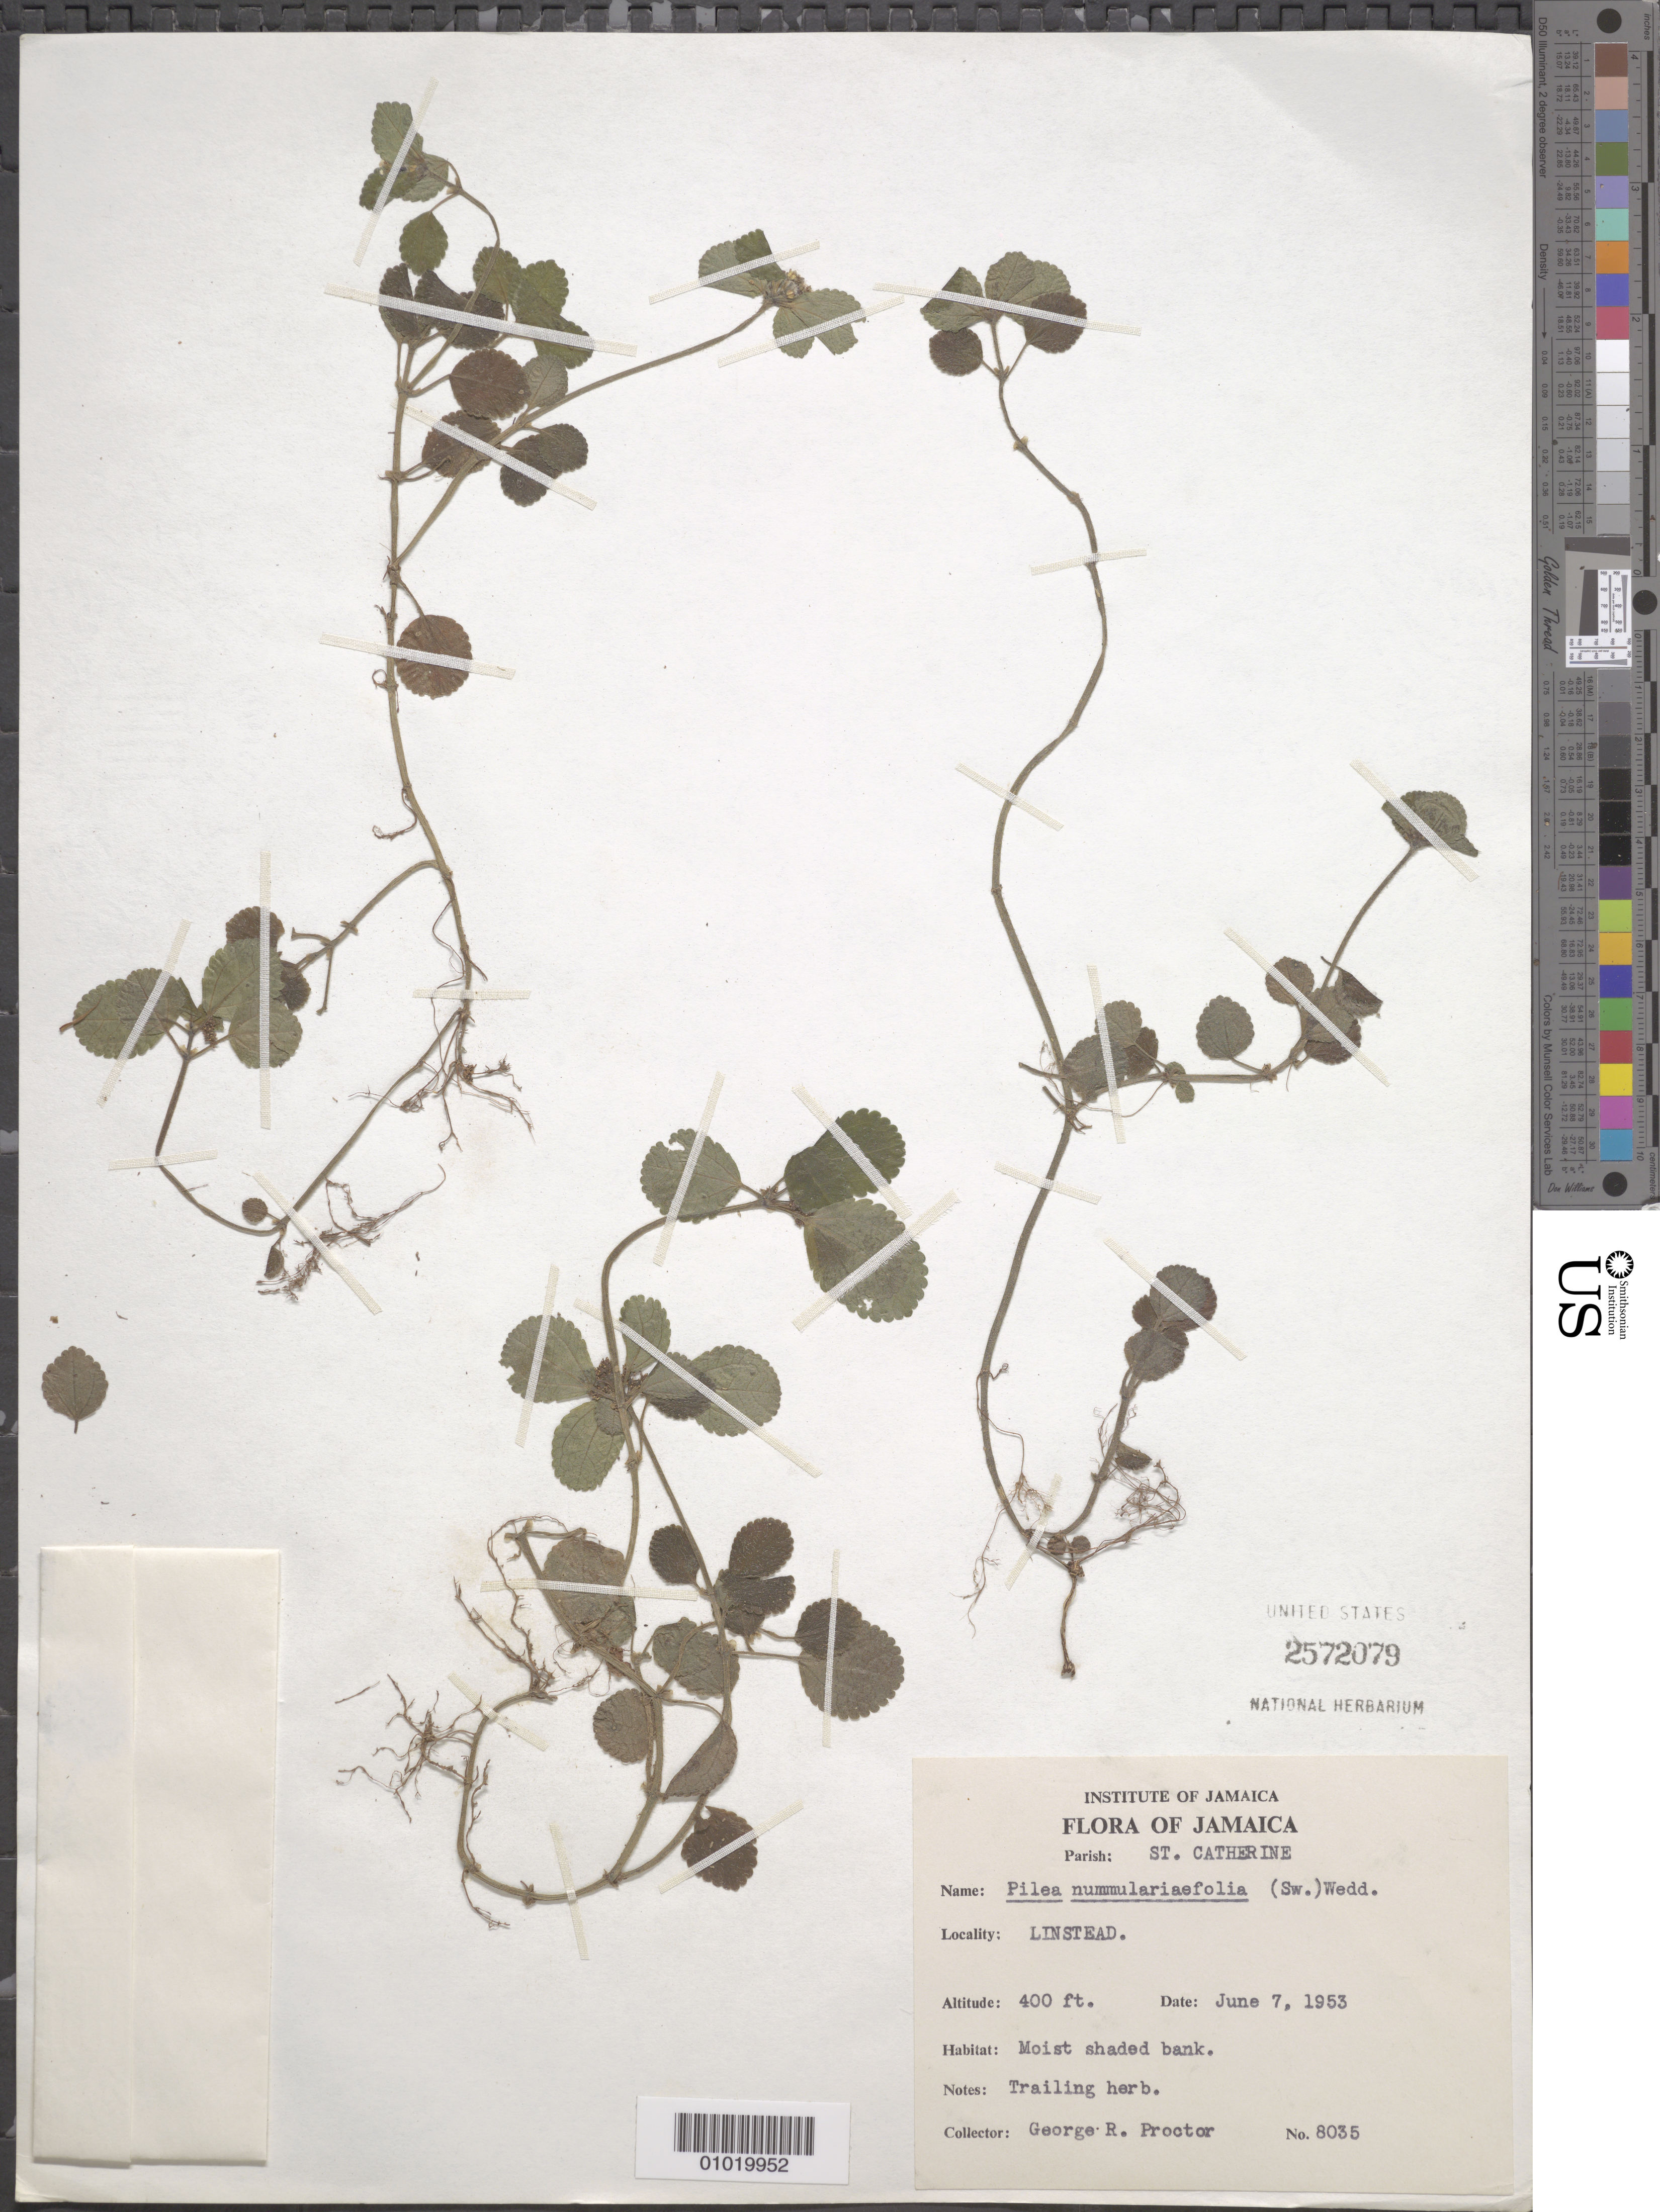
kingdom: Plantae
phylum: Tracheophyta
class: Magnoliopsida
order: Rosales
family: Urticaceae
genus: Pilea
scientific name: Pilea nummularifolia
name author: (Sw.) Wedd.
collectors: G. R. Proctor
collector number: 8035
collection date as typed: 07 Jun 1953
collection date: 1953-06-07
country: Jamaica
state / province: Saint Catherine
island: Jamaica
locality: Linstead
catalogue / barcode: US 2572079